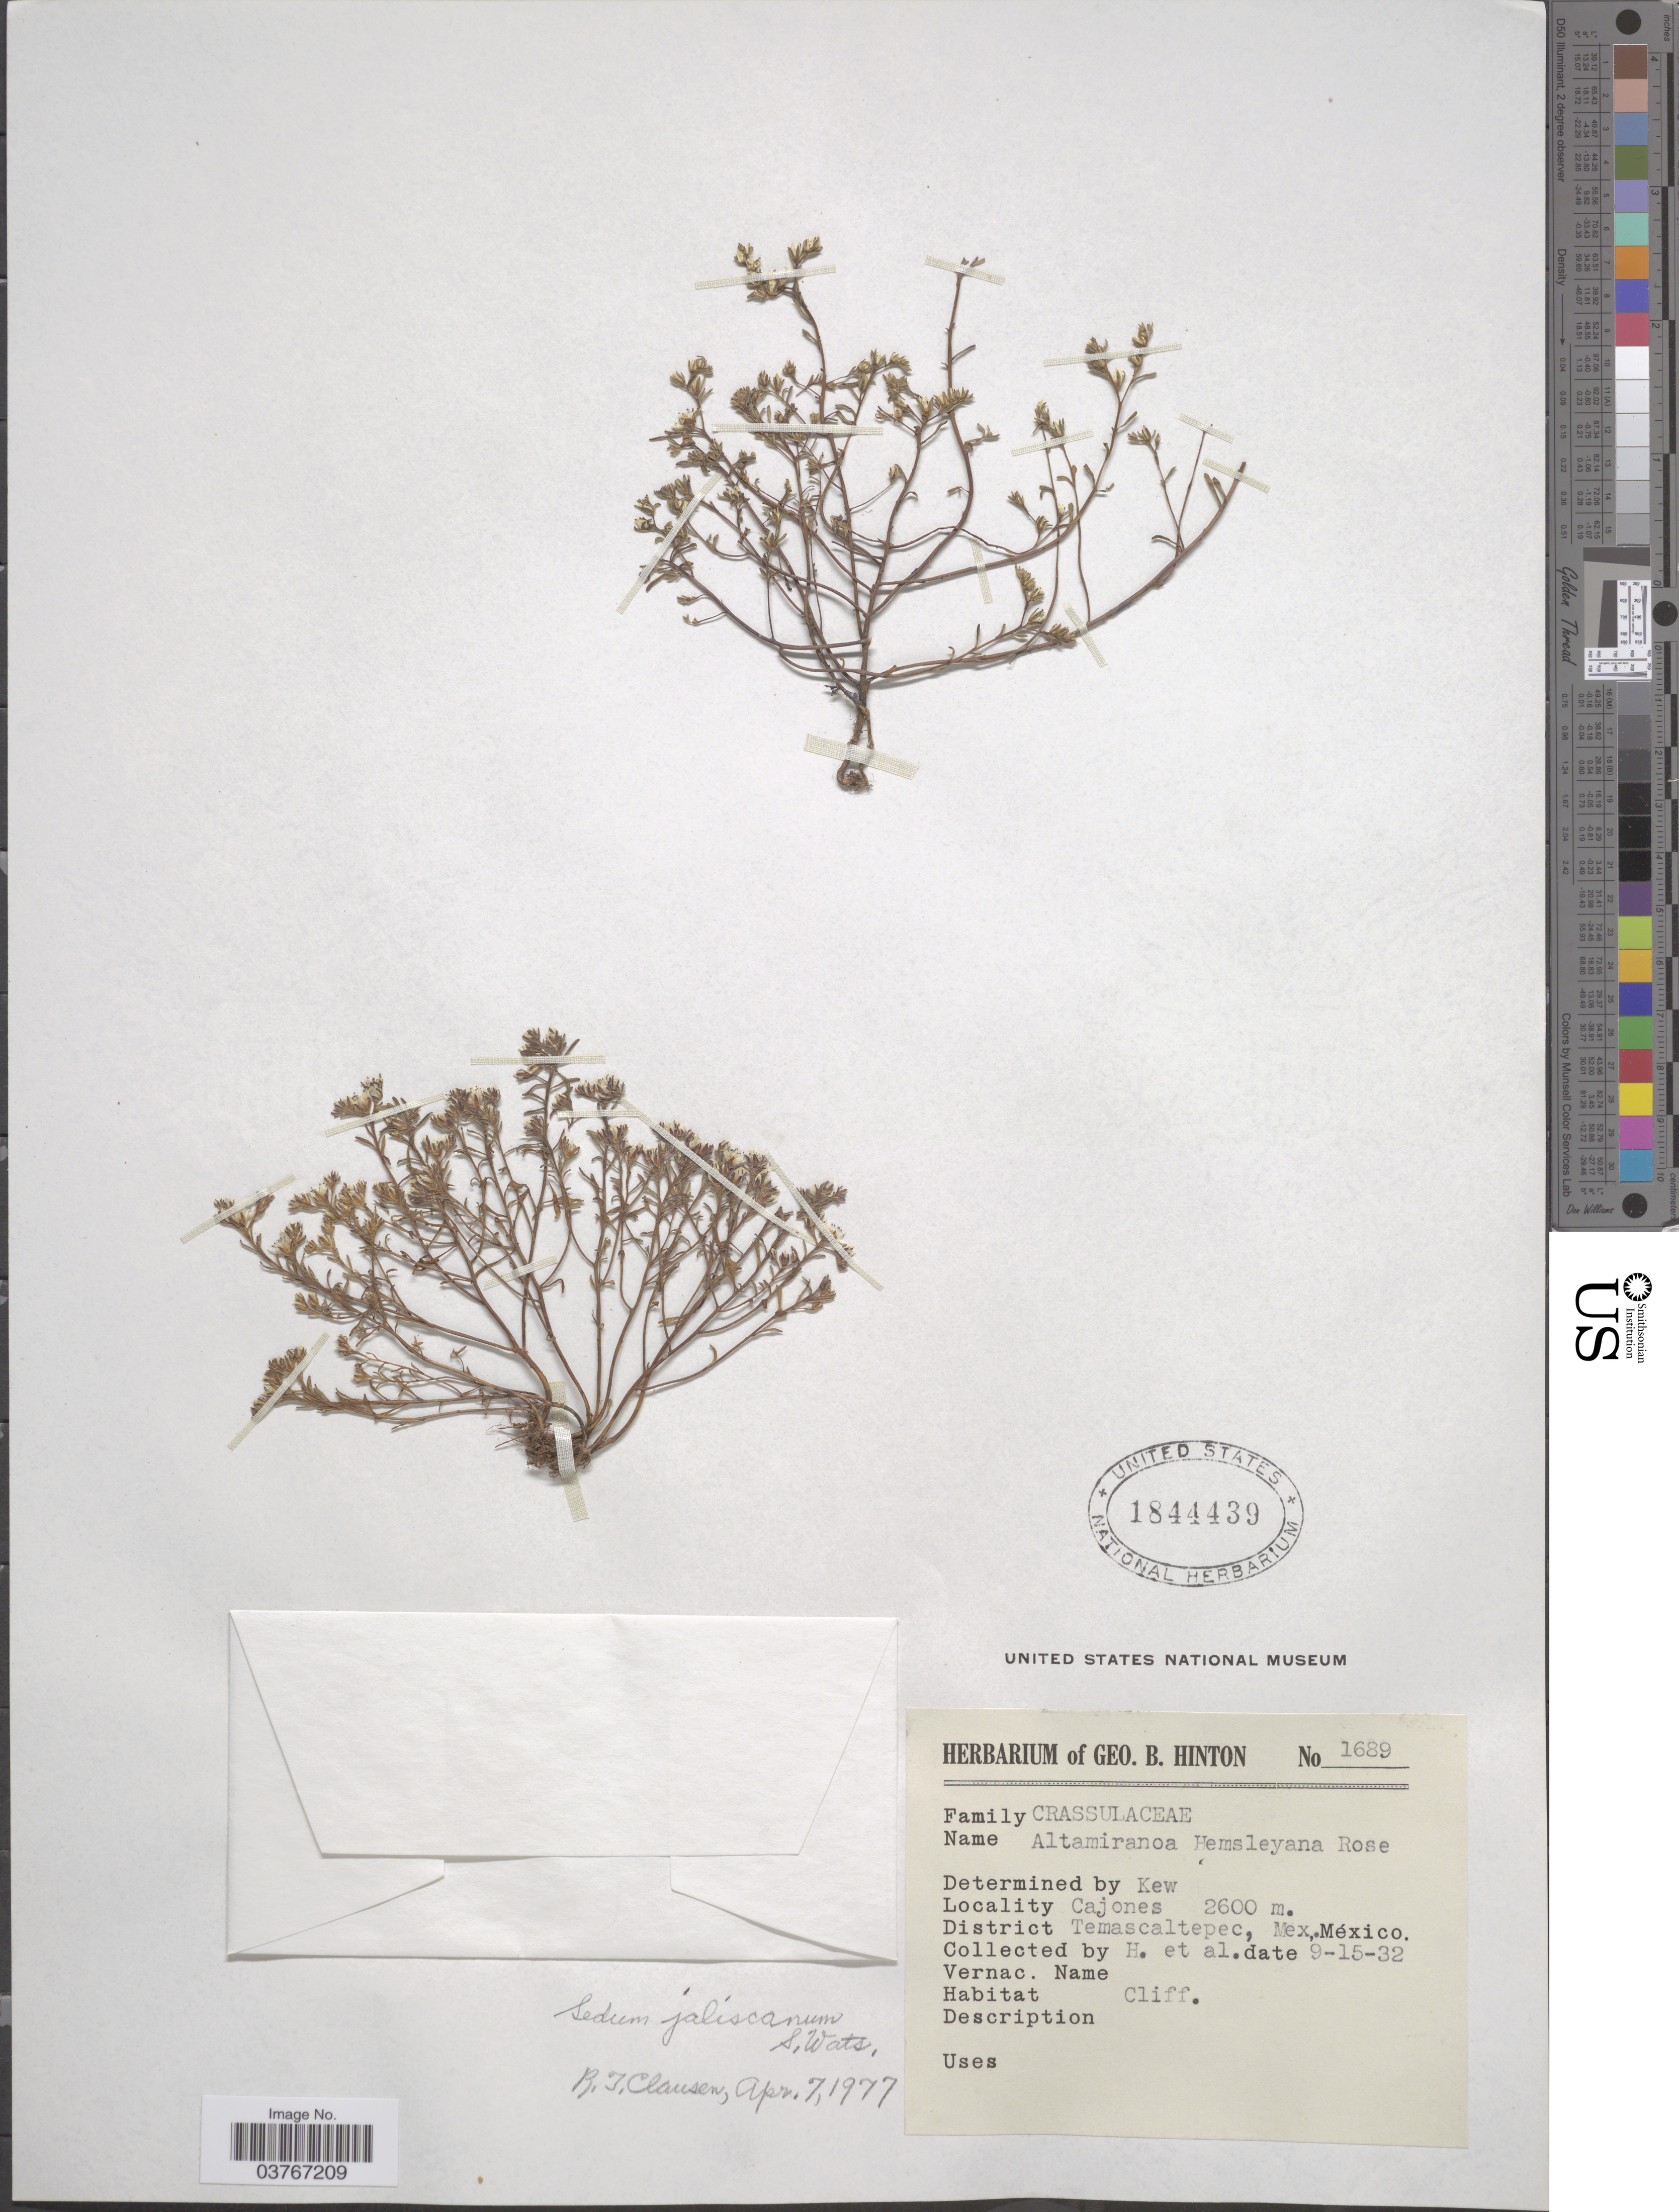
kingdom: Plantae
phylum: Tracheophyta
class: Magnoliopsida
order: Saxifragales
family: Crassulaceae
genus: Sedum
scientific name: Sedum jaliscanum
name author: S. Watson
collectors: G. B. Hinton & et al.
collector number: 1689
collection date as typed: Transcribed d/m/y: 15/9/32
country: Mexico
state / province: México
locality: Cajones, District Temascaltepec.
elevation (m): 2600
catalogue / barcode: US 1844439